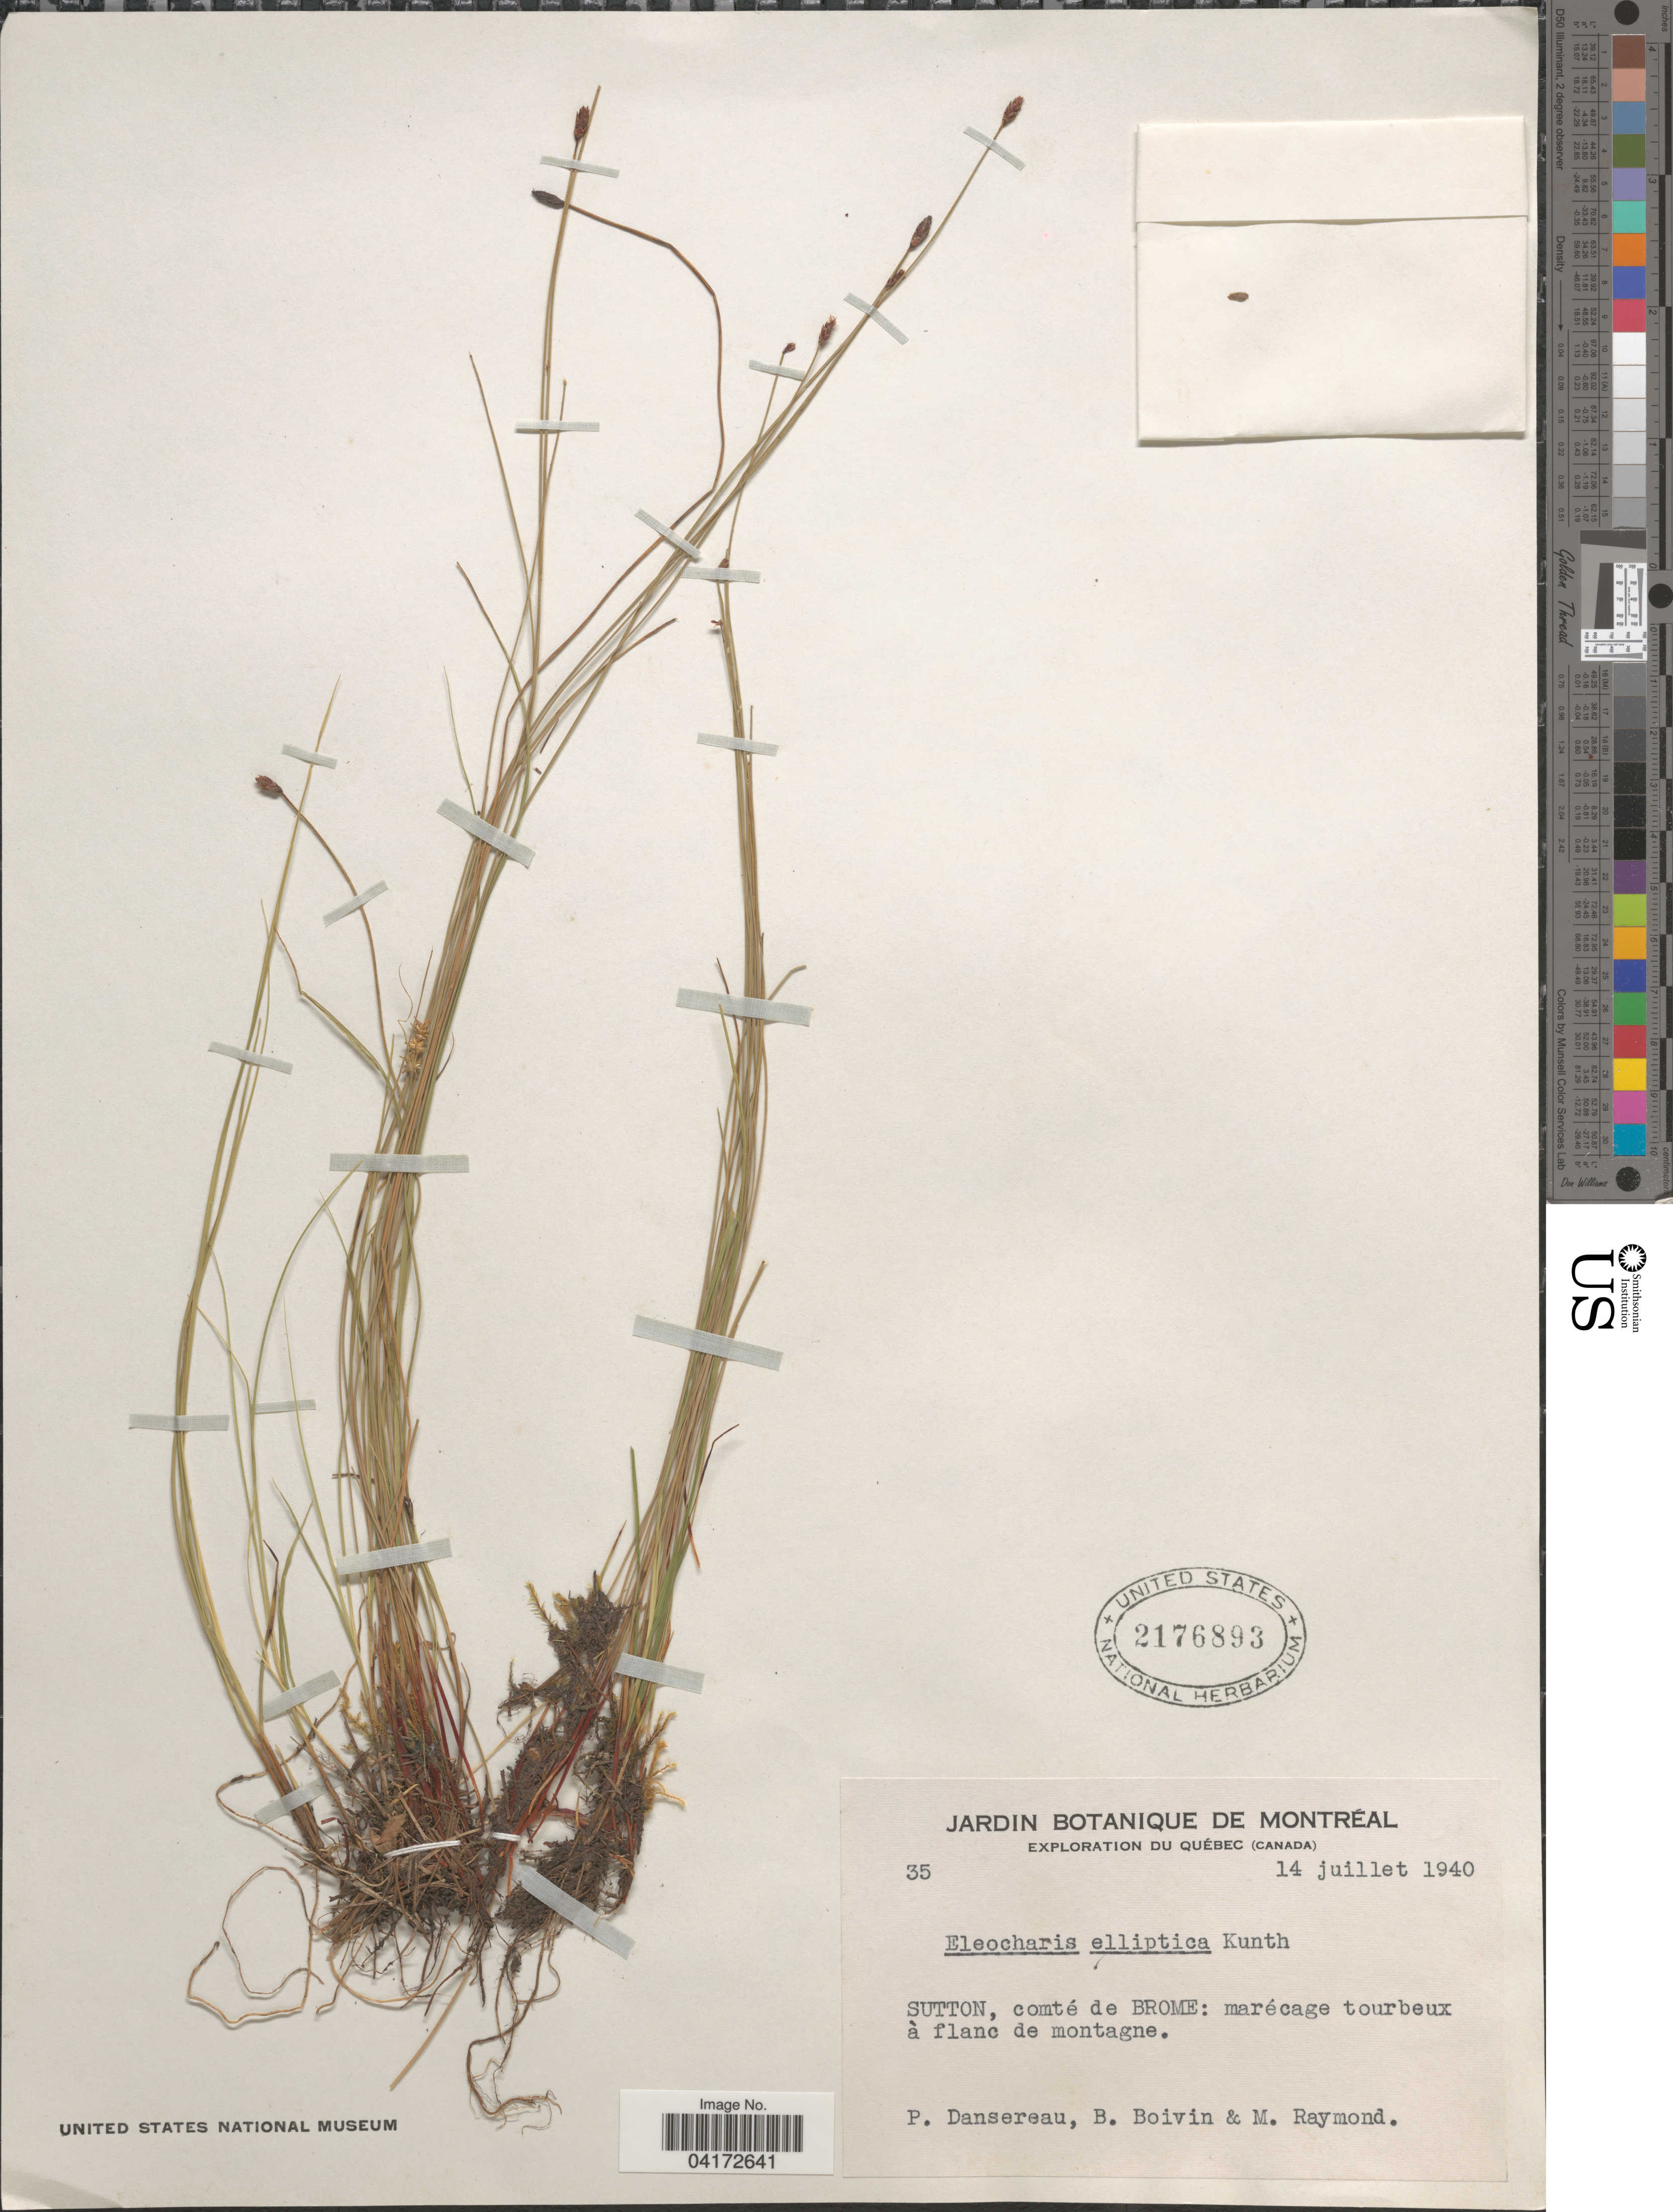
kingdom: Plantae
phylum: Tracheophyta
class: Liliopsida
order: Poales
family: Cyperaceae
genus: Eleocharis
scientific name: Eleocharis elliptica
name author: Kunth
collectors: P. Dansereau, J. R. B. Boivin & M. Raymond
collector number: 35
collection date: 1940-07-14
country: Canada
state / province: Quebec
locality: Exploration du Québec. Sutton, comté de Brome: marécage tourbeux à flanc de montagne.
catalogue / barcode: US 2176893